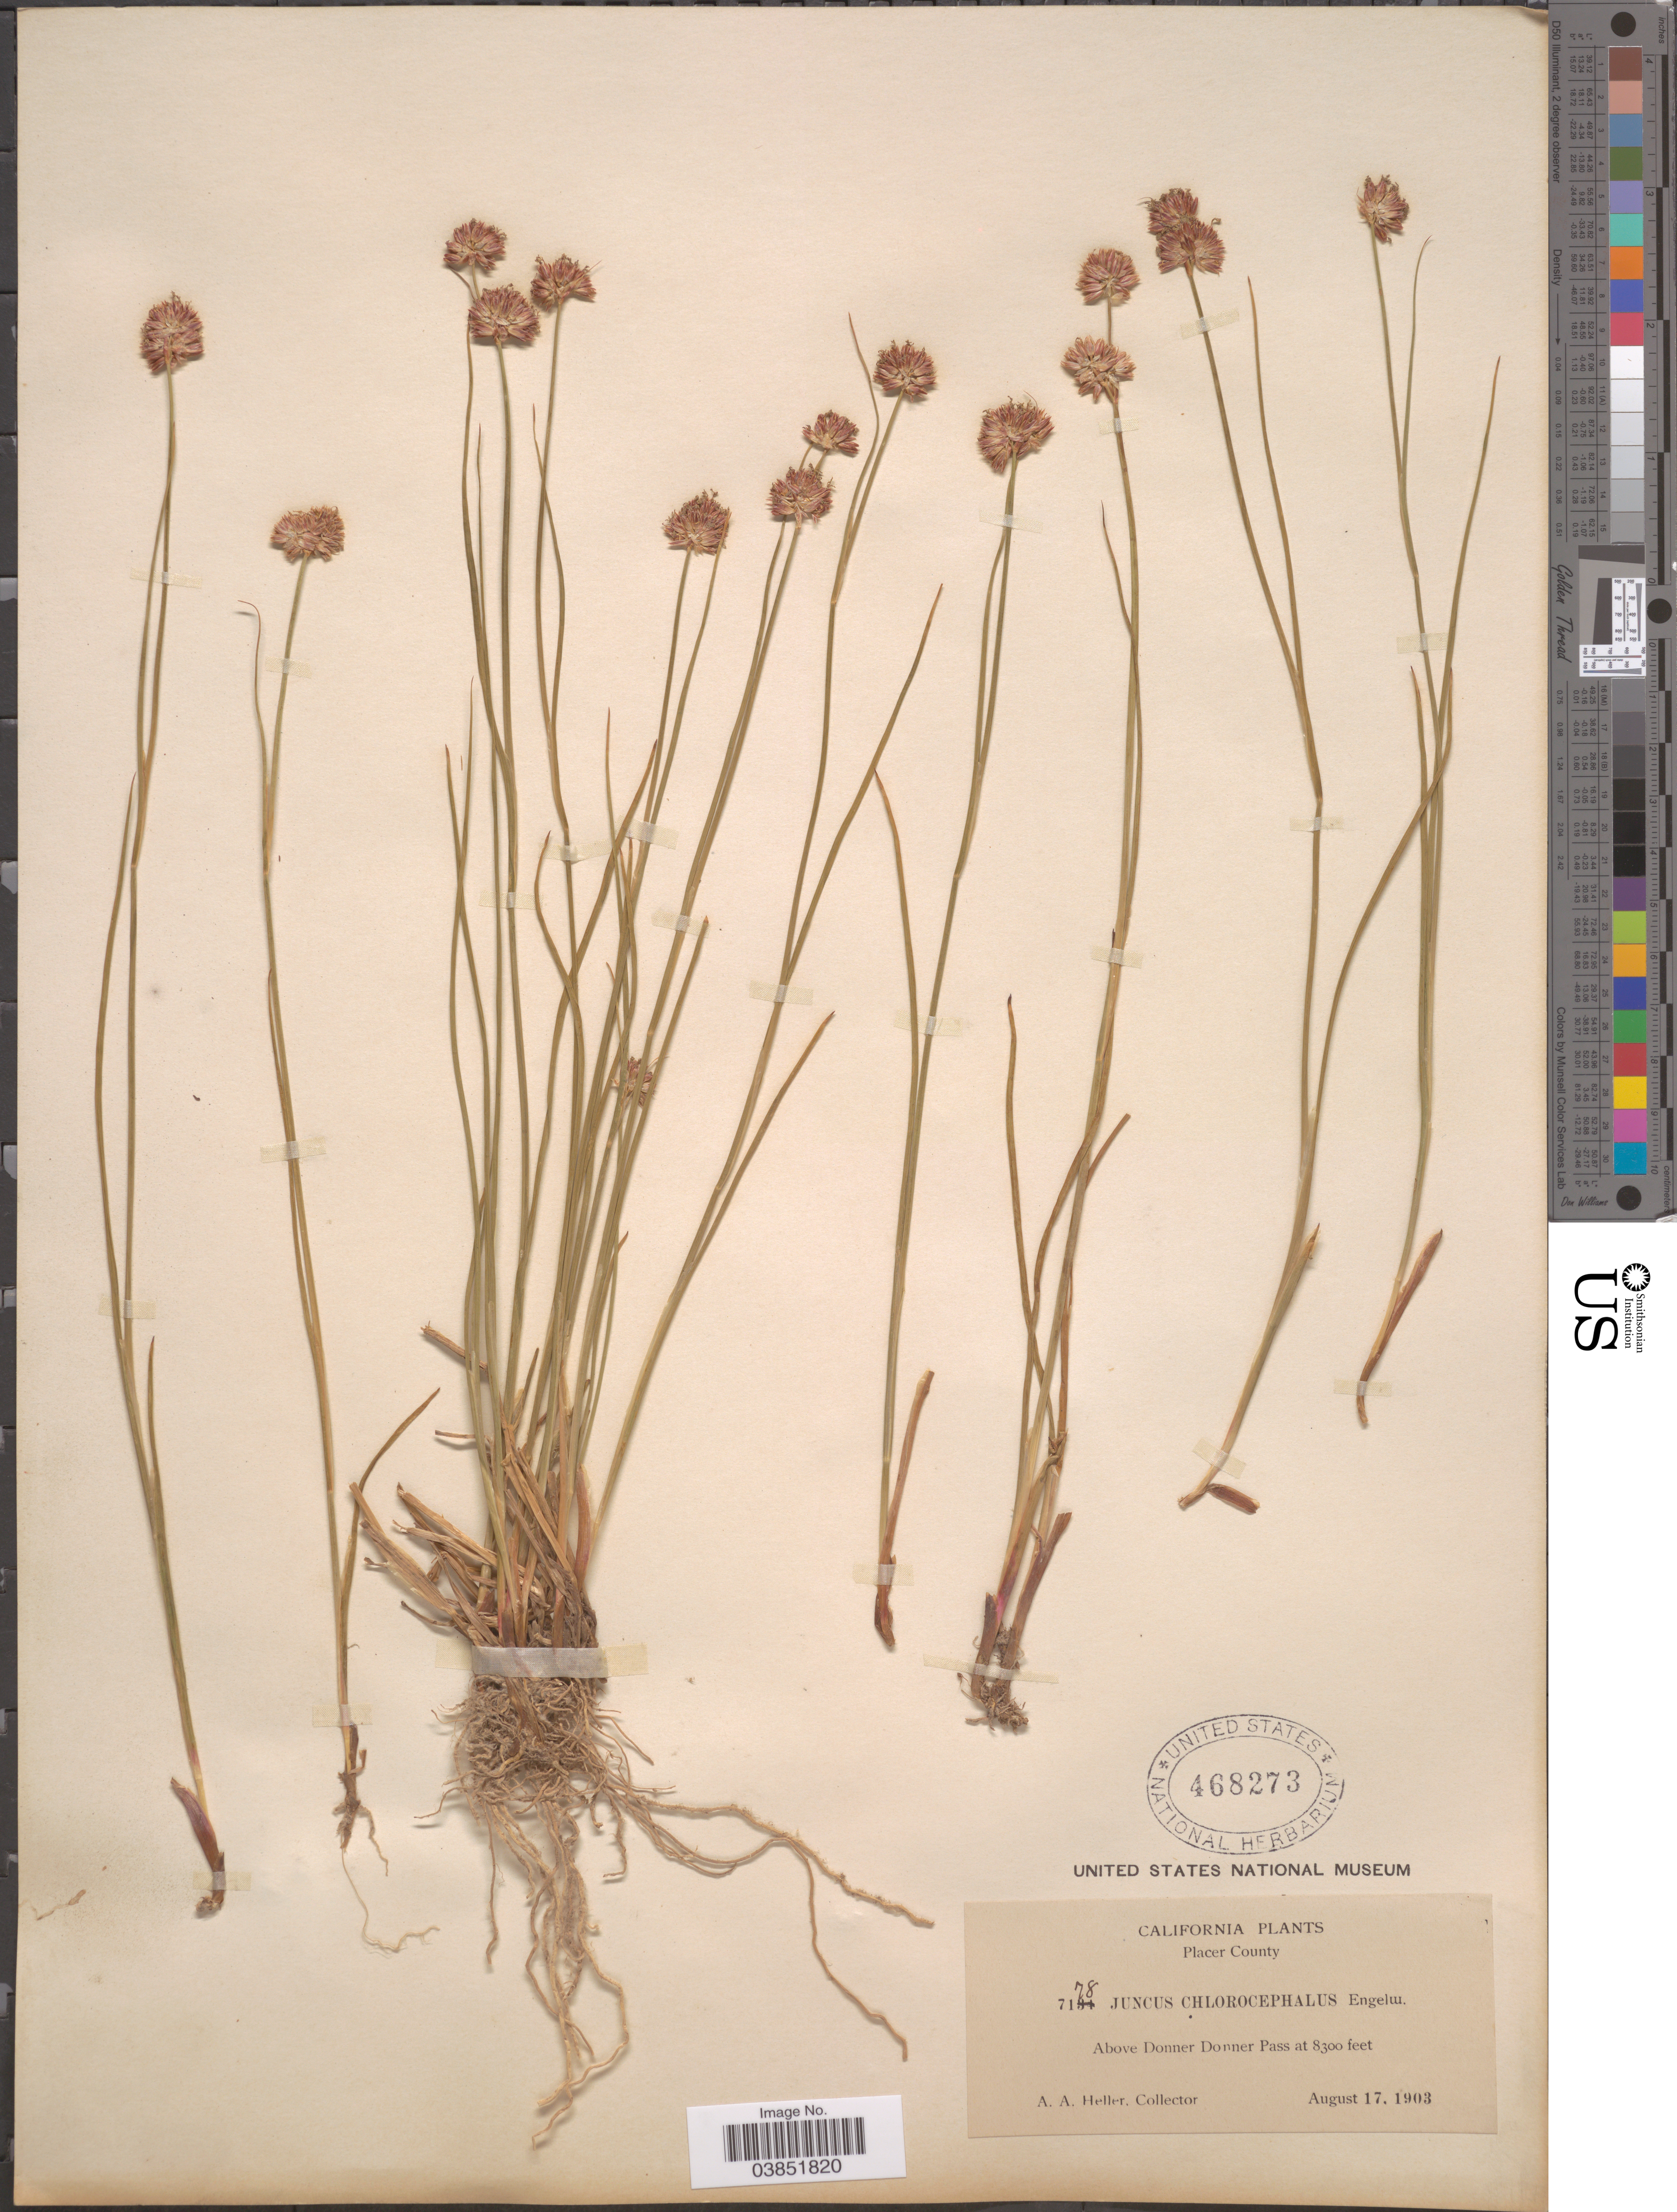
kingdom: Plantae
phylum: Tracheophyta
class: Liliopsida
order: Poales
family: Juncaceae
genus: Juncus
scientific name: Juncus chlorocephalus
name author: Engelm.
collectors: A. A. Heller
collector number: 7178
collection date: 1903-08-17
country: United States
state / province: California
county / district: Placer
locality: Placer County. Above Donner Donner Pass.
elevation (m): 2530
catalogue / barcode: US 468273